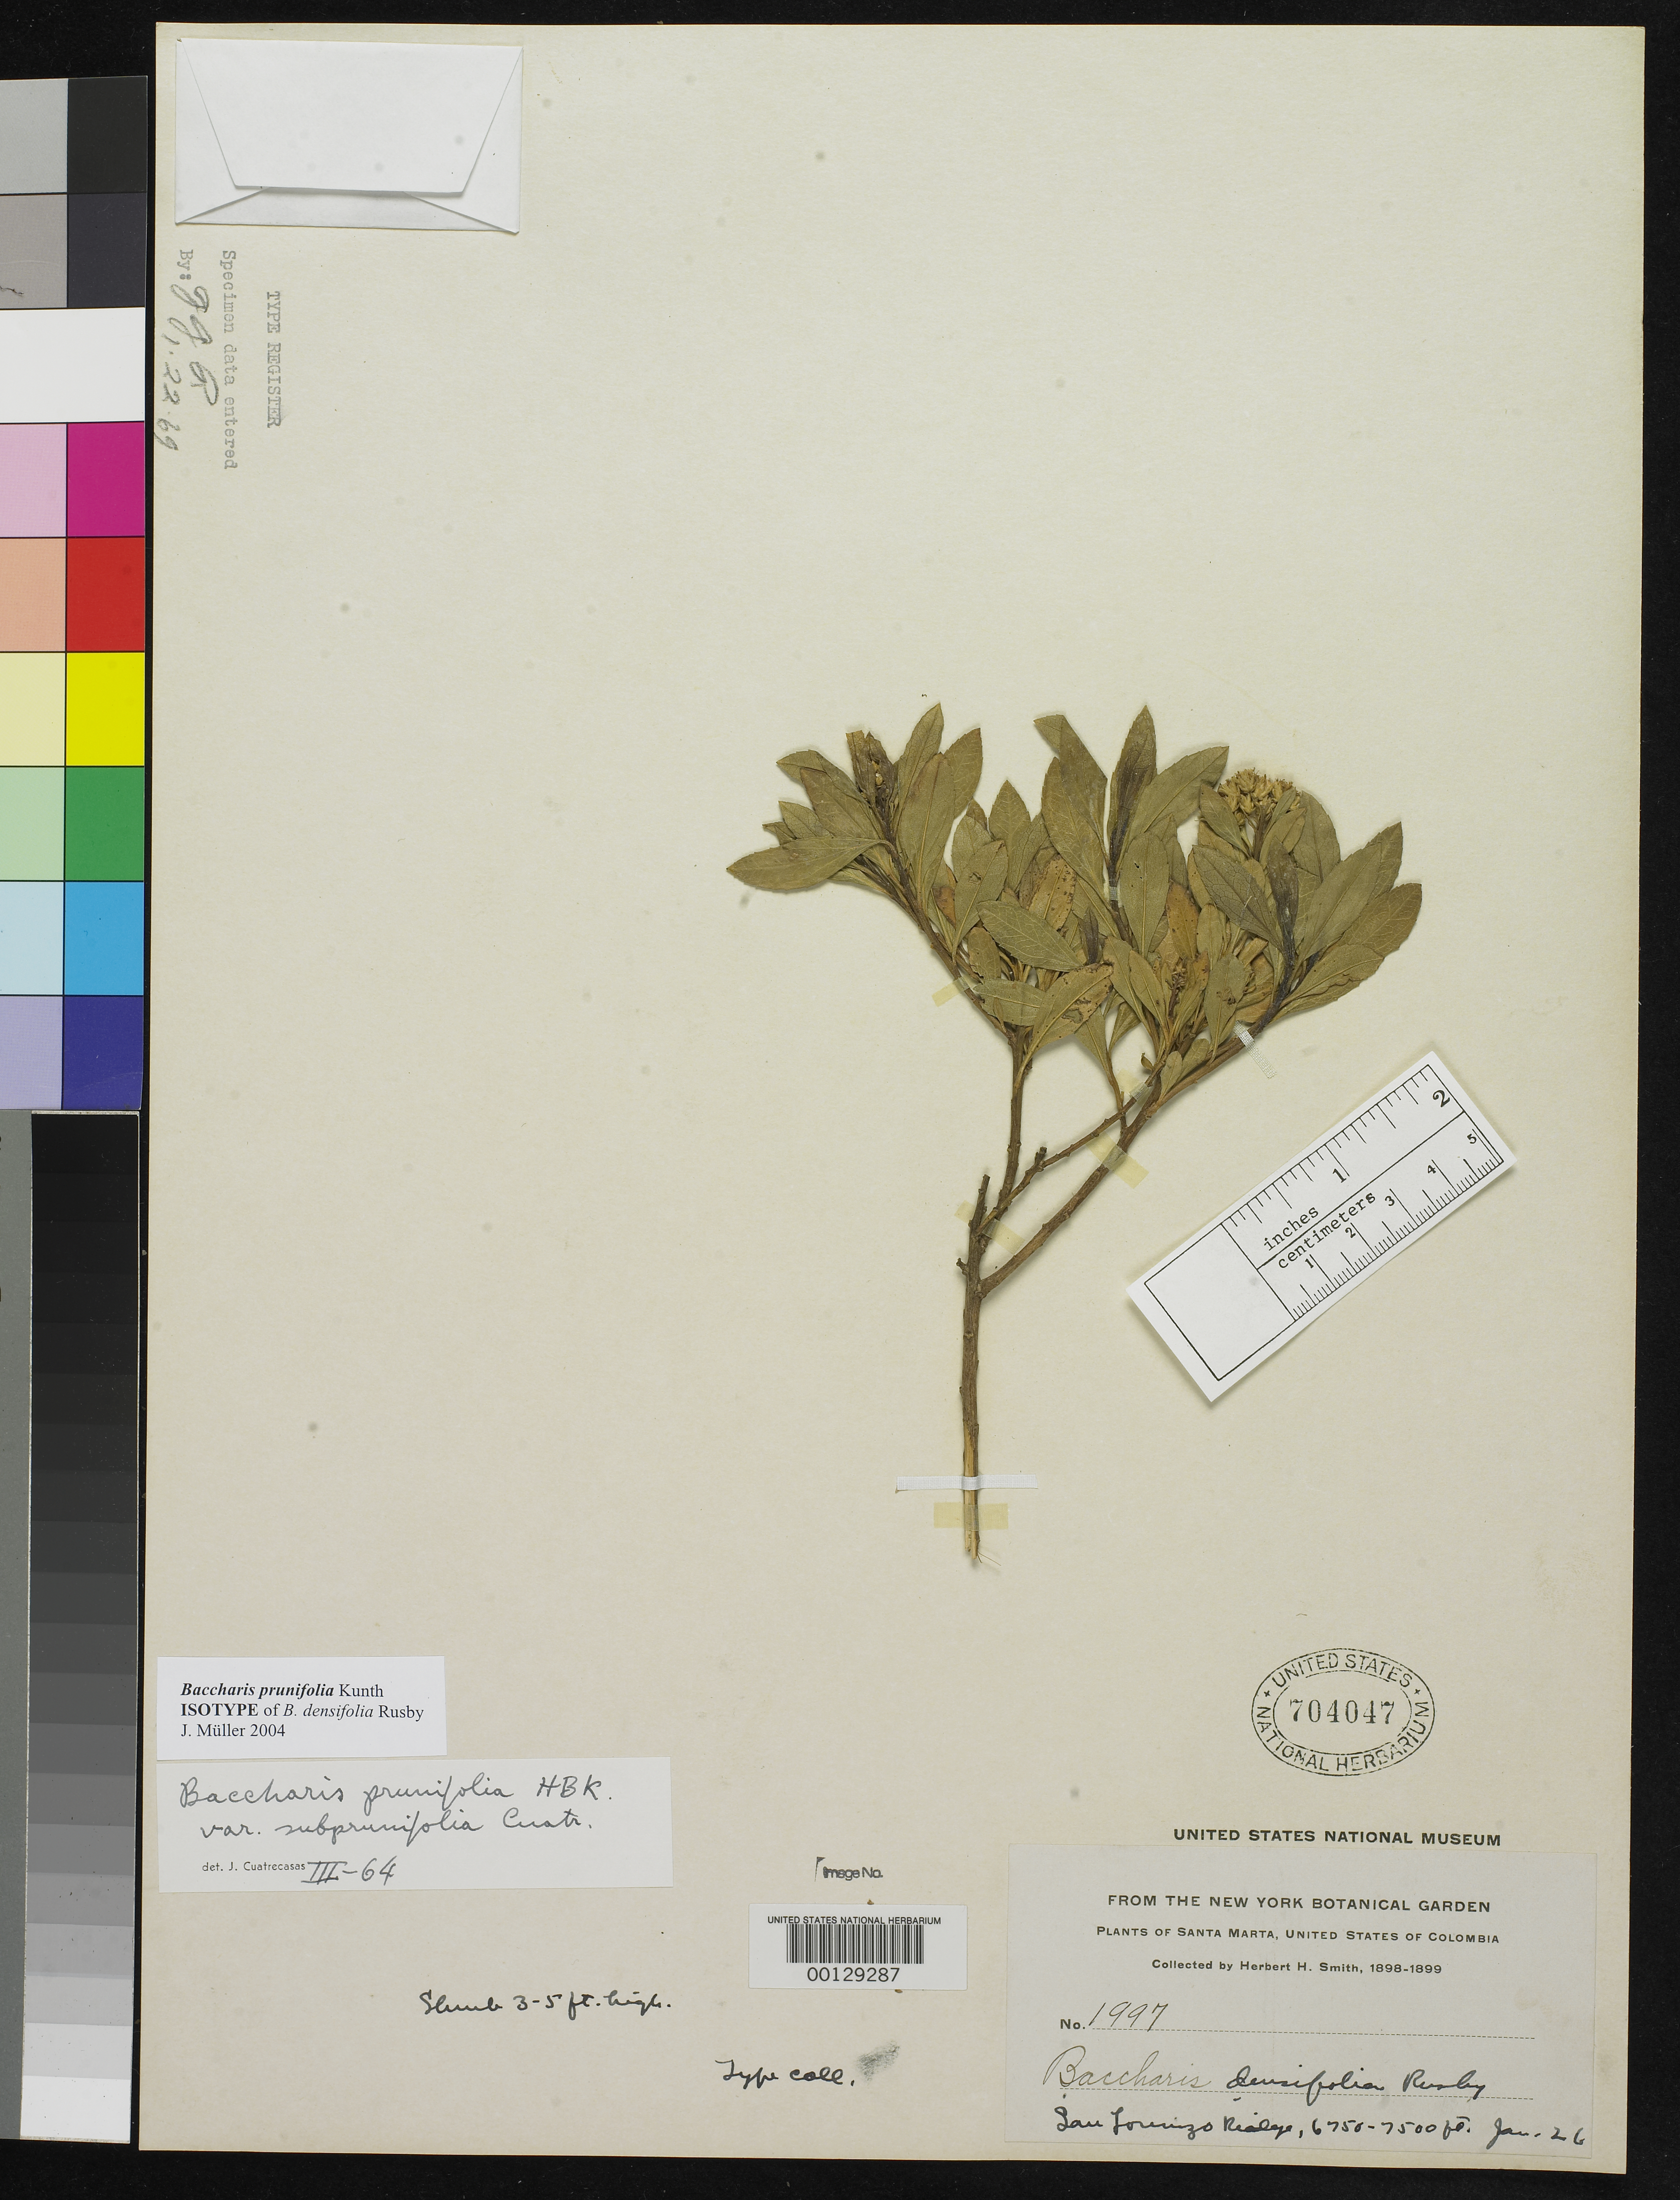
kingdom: Plantae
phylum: Tracheophyta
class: Magnoliopsida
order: Asterales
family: Asteraceae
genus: Baccharis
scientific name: Baccharis densifolia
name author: Rusby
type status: Isotype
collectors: Herbert H. Smith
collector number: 1997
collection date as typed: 26 Jan 1899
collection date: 1899-01-26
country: Colombia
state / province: Magdalena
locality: Santa Marta.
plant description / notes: Collection date & locality data added to label at later date, "San Lorenzo Ridge, 6750-7500 ft. Jan. 26"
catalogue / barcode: US 704047